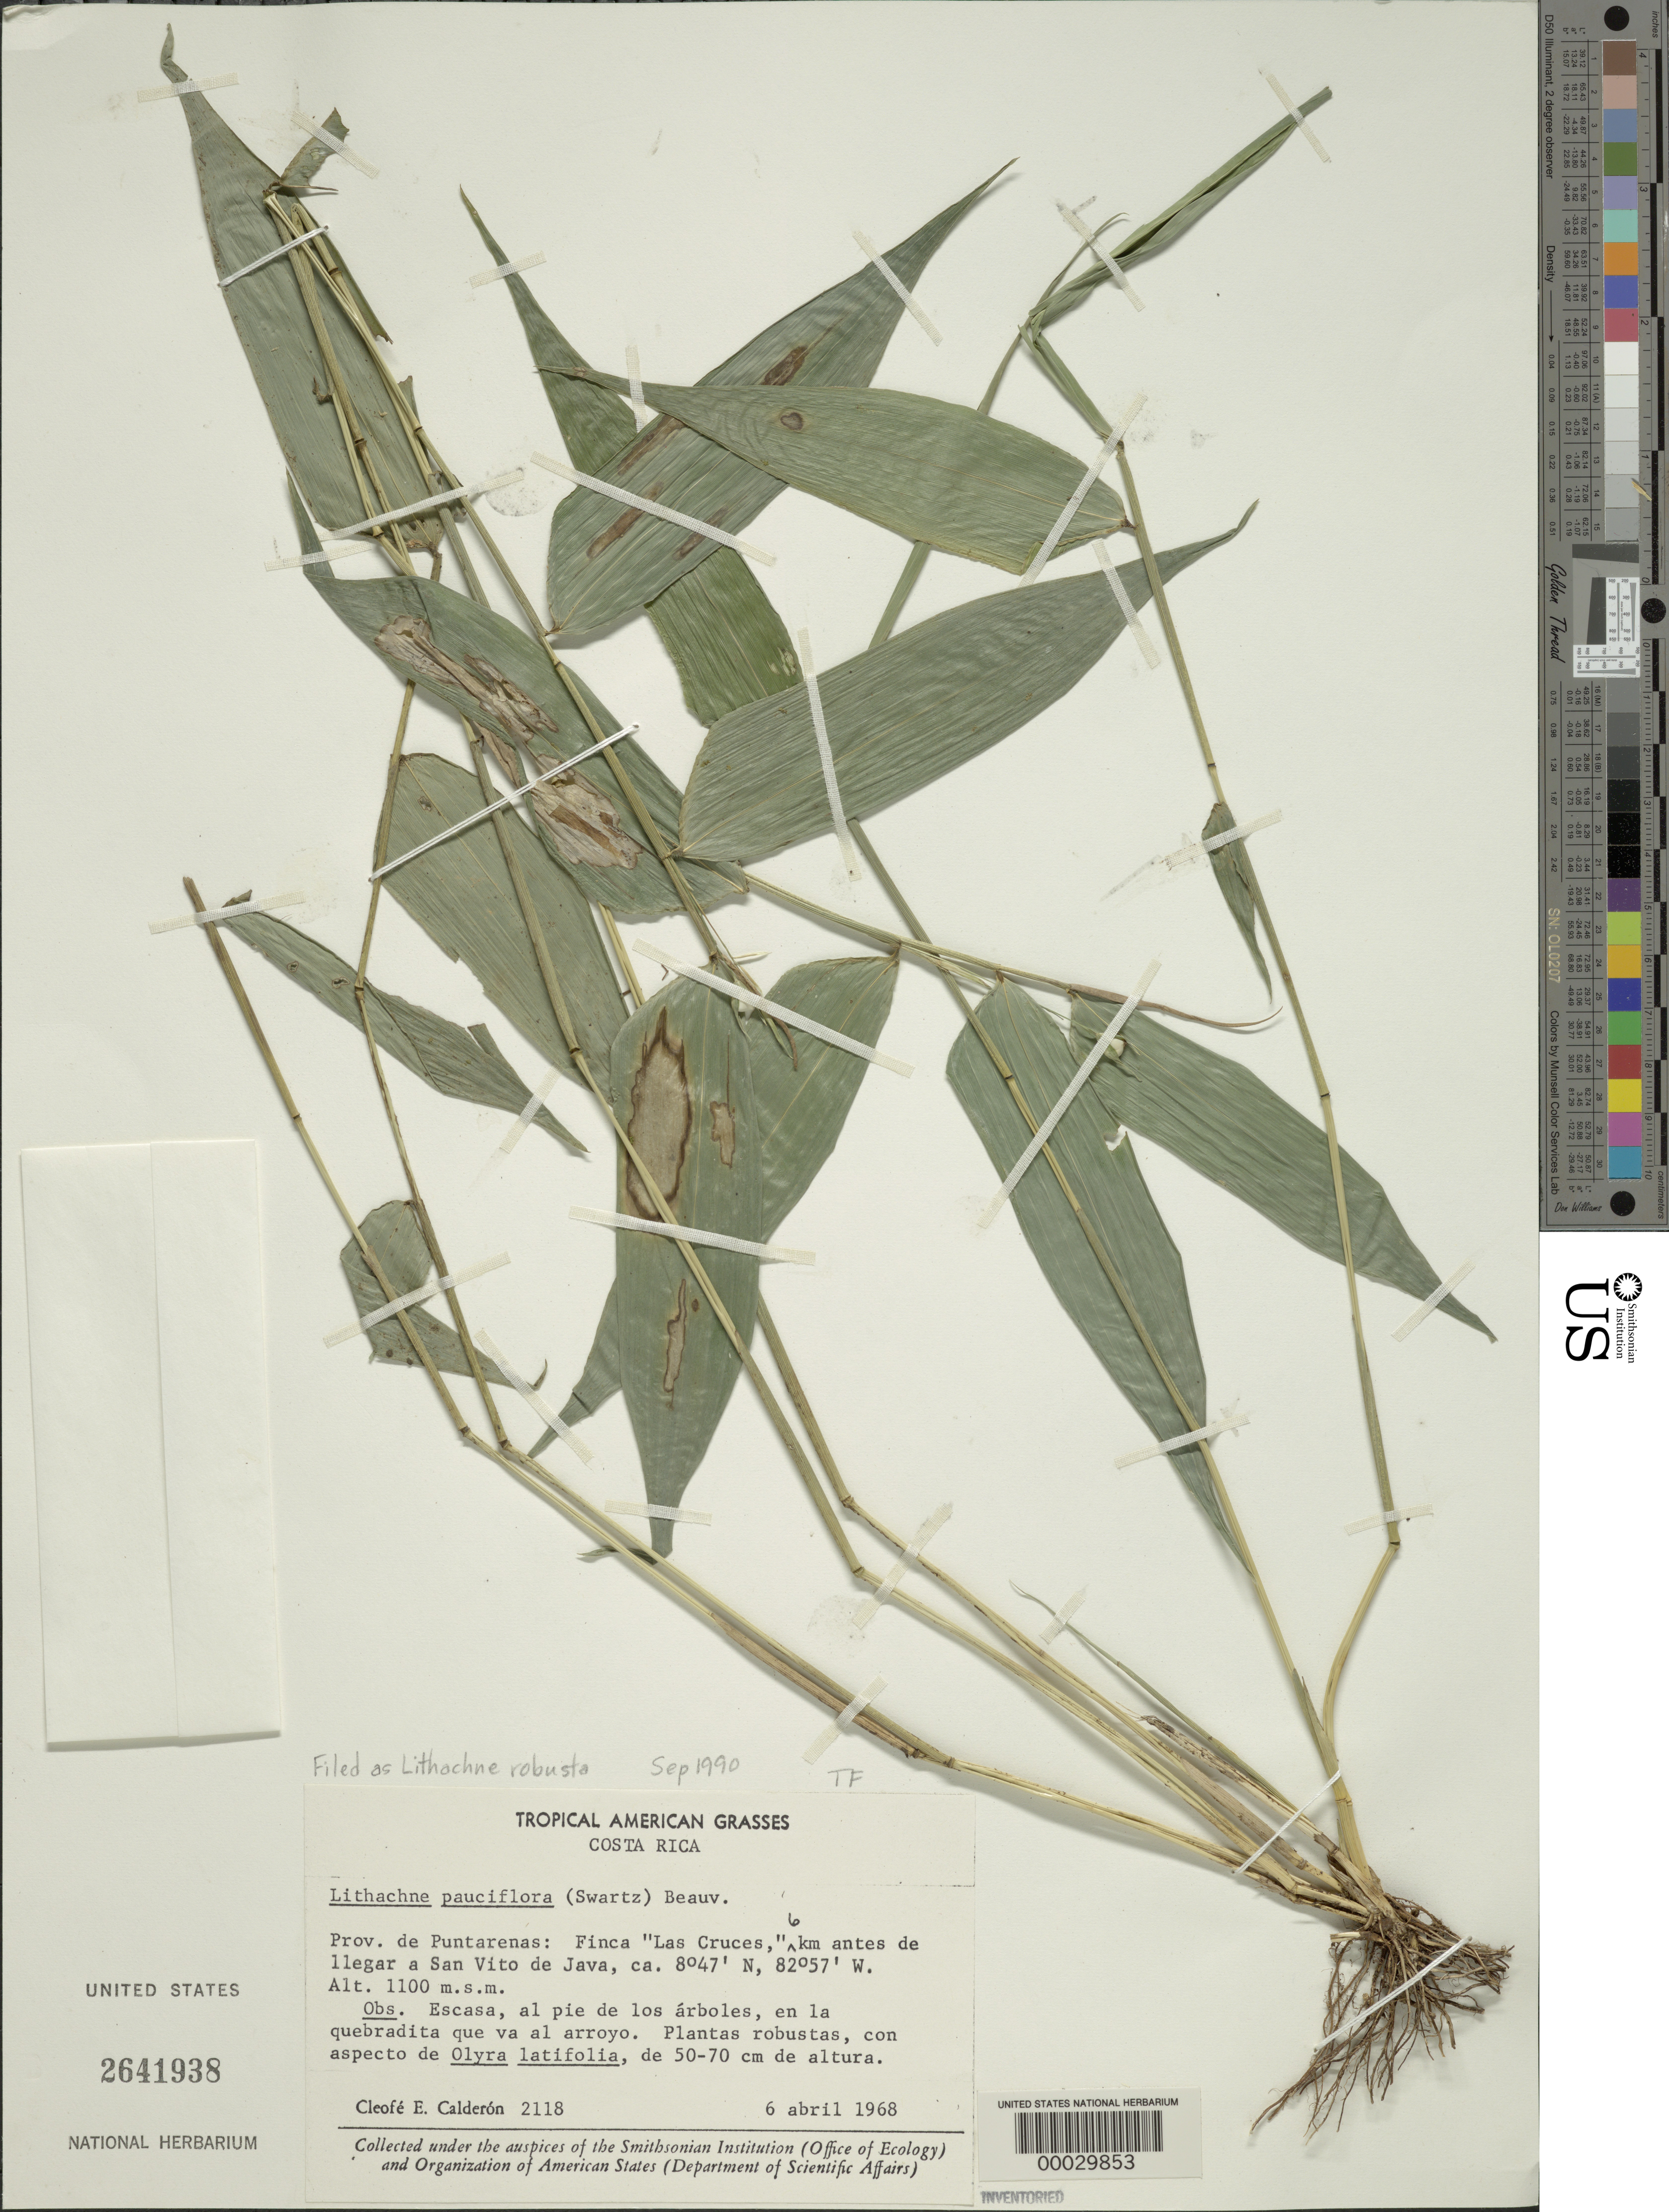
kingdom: Plantae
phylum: Tracheophyta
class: Liliopsida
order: Poales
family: Poaceae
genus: Lithachne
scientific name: Lithachne robusta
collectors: C. E. Calderón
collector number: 2118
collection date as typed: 06 Apr 1968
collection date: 1968-04-06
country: Costa Rica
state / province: Puntarenas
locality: Finca "las cruces"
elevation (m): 1100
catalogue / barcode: US 2641938